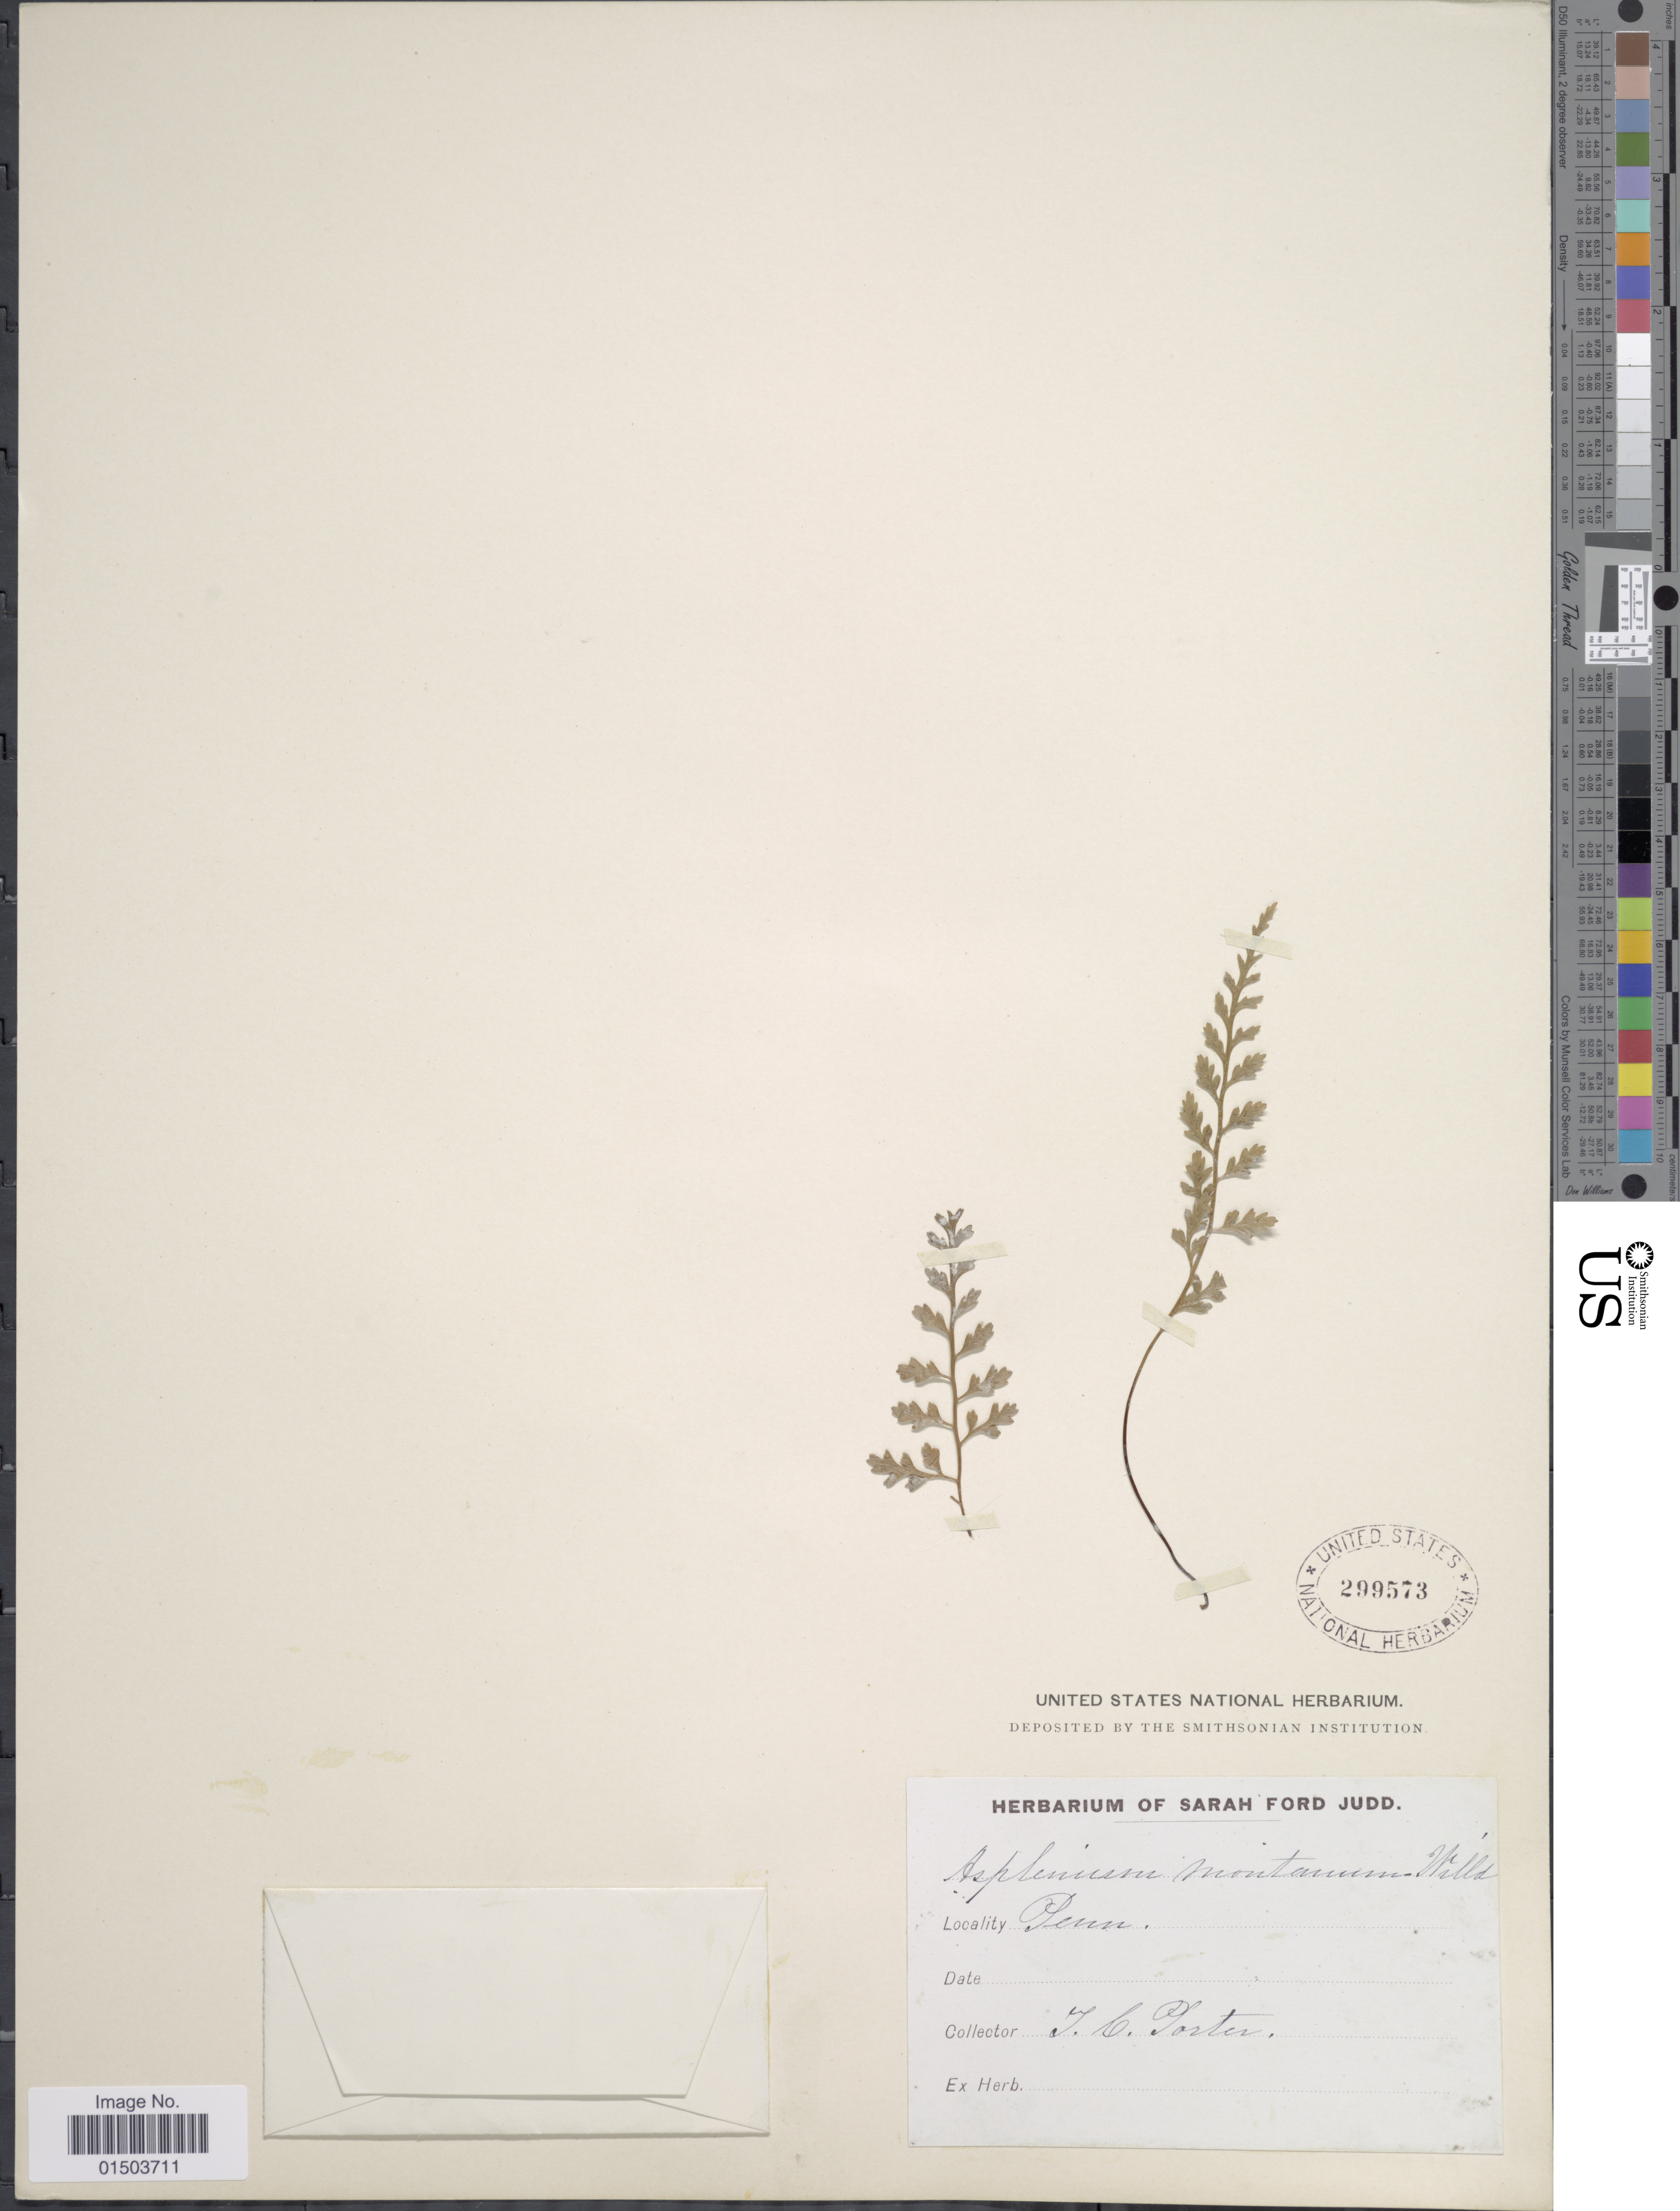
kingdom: Plantae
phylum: Tracheophyta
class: Polypodiopsida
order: Polypodiales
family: Aspleniaceae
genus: Asplenium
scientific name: Asplenium montanum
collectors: T. C. Porter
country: United States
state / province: Pennsylvania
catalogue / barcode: US 299573